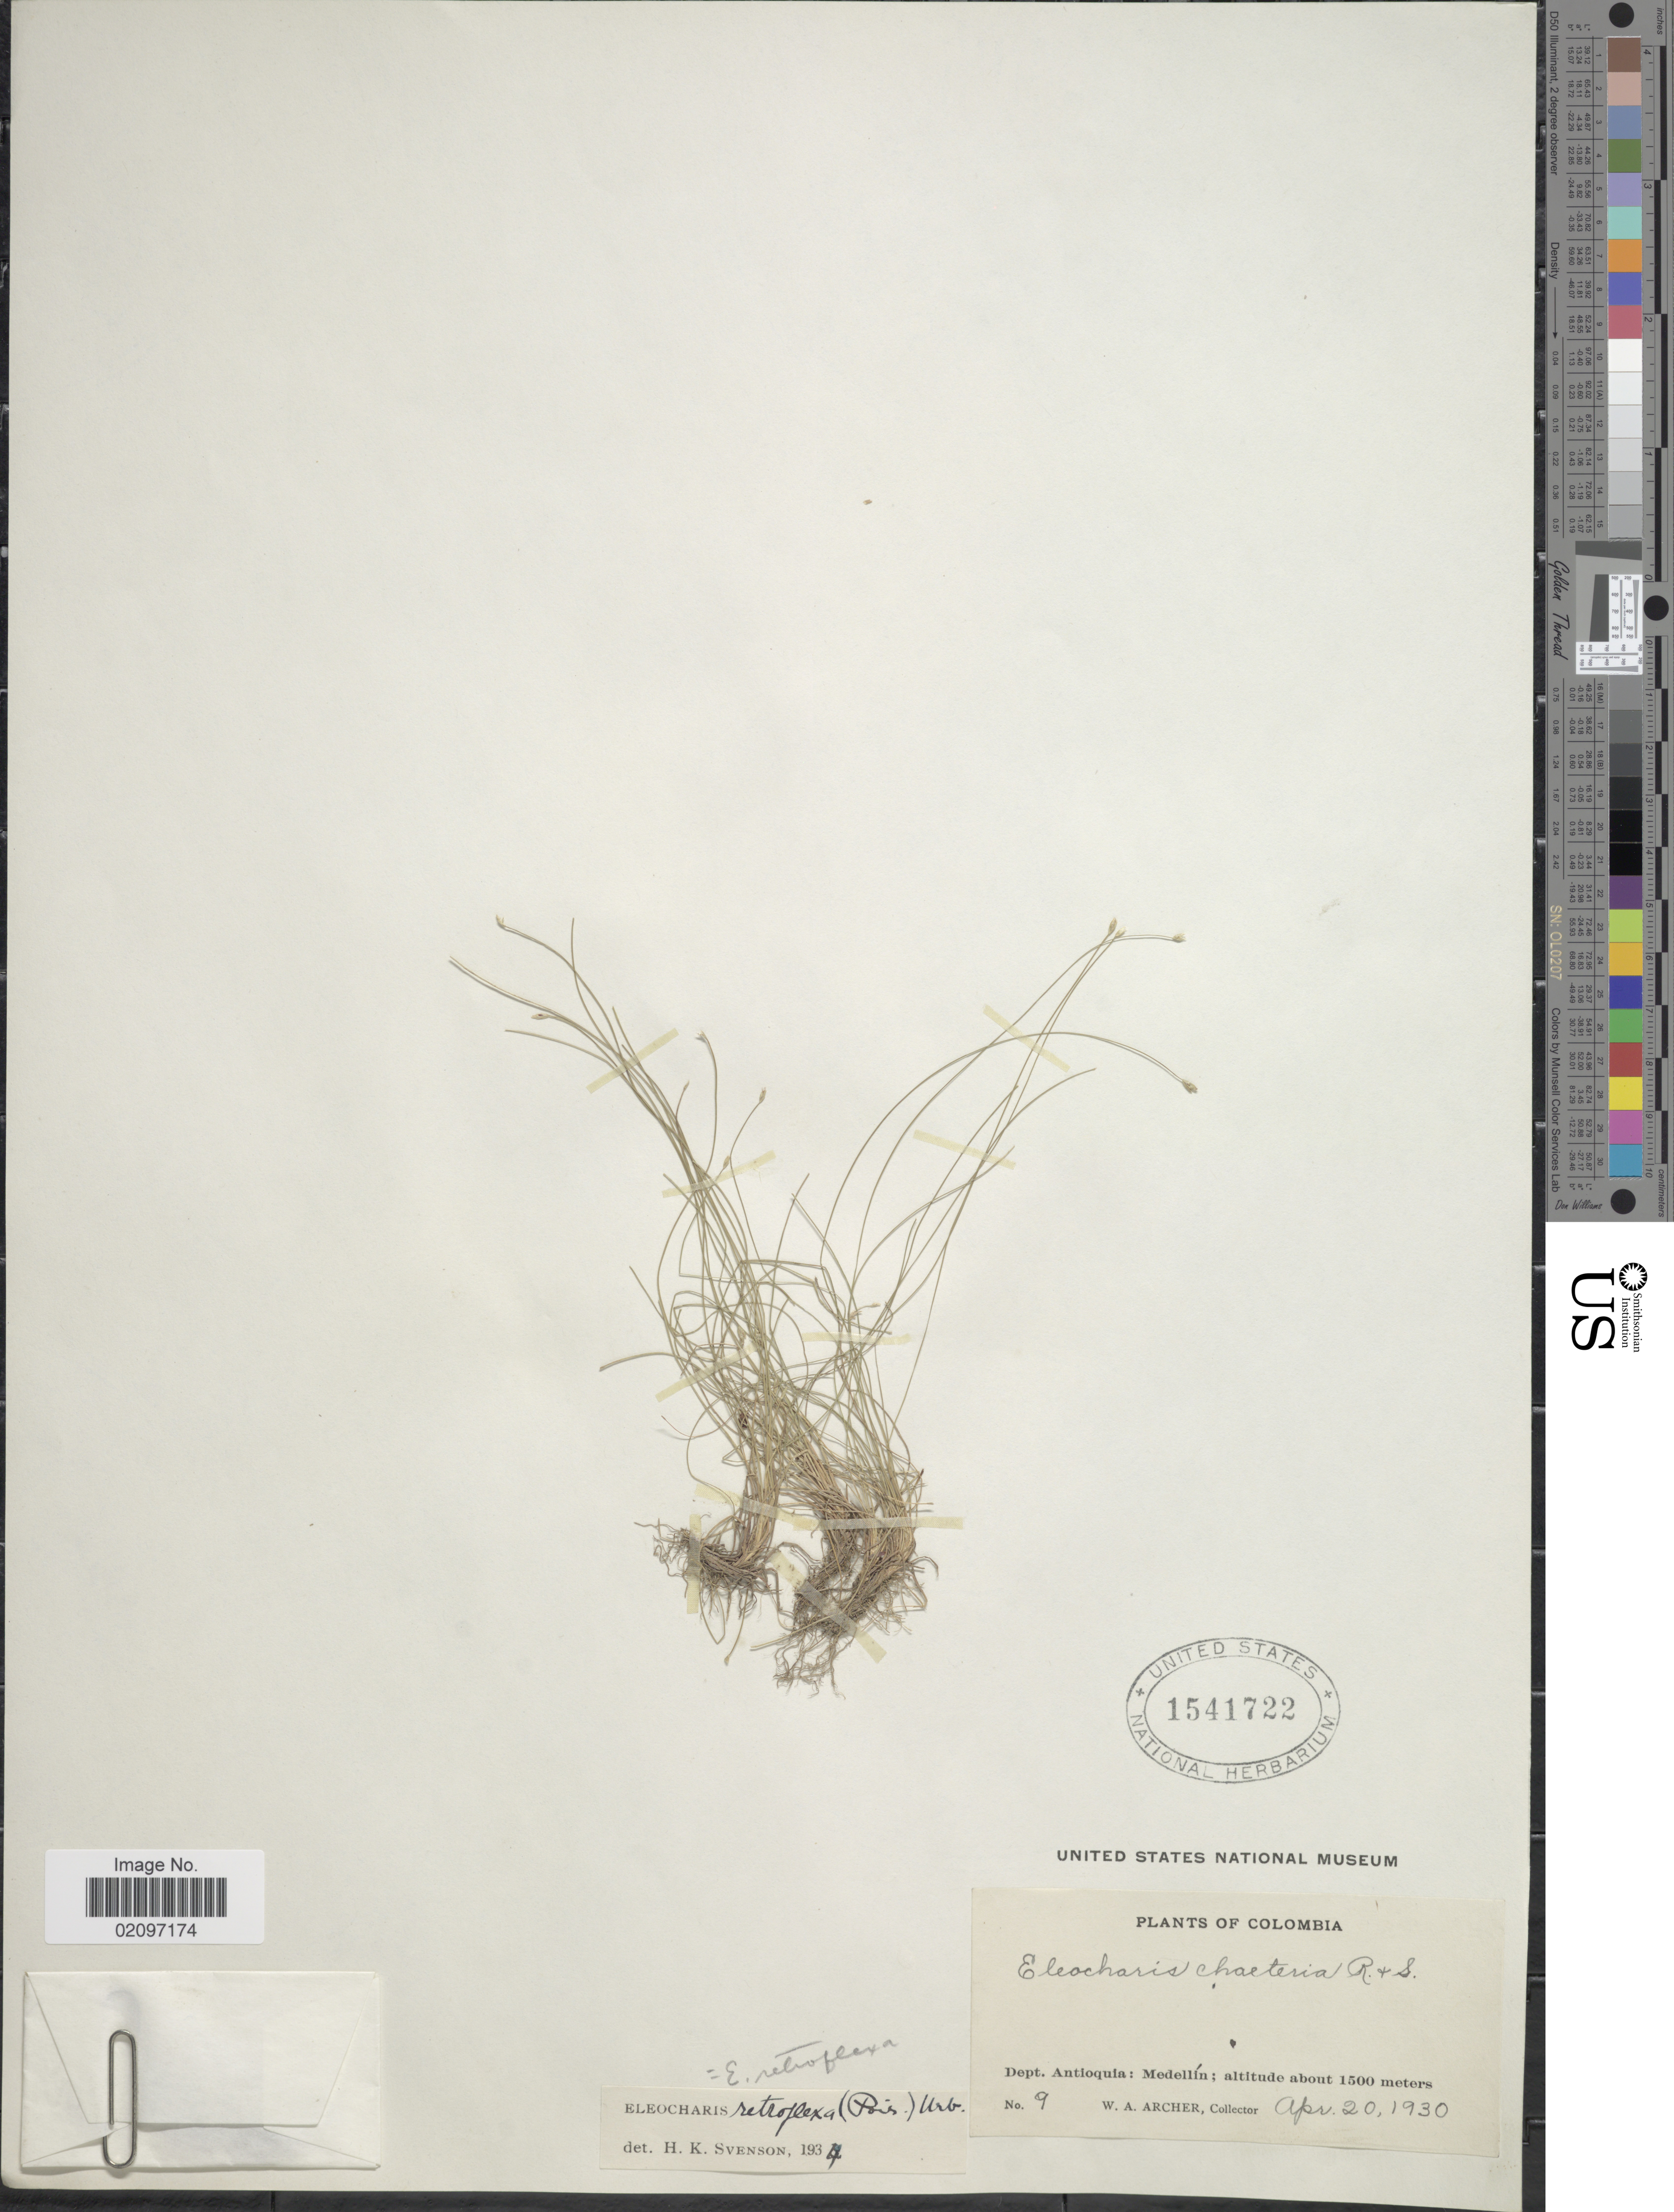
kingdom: Plantae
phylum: Tracheophyta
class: Liliopsida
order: Poales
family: Cyperaceae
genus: Eleocharis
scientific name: Eleocharis retroflexa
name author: (Poir.) Urb.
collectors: W. A. Archer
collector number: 9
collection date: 1930-04-20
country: Colombia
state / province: Antioquia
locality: Dept. Antioquia: Medellin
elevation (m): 1500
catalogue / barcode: US 1541722